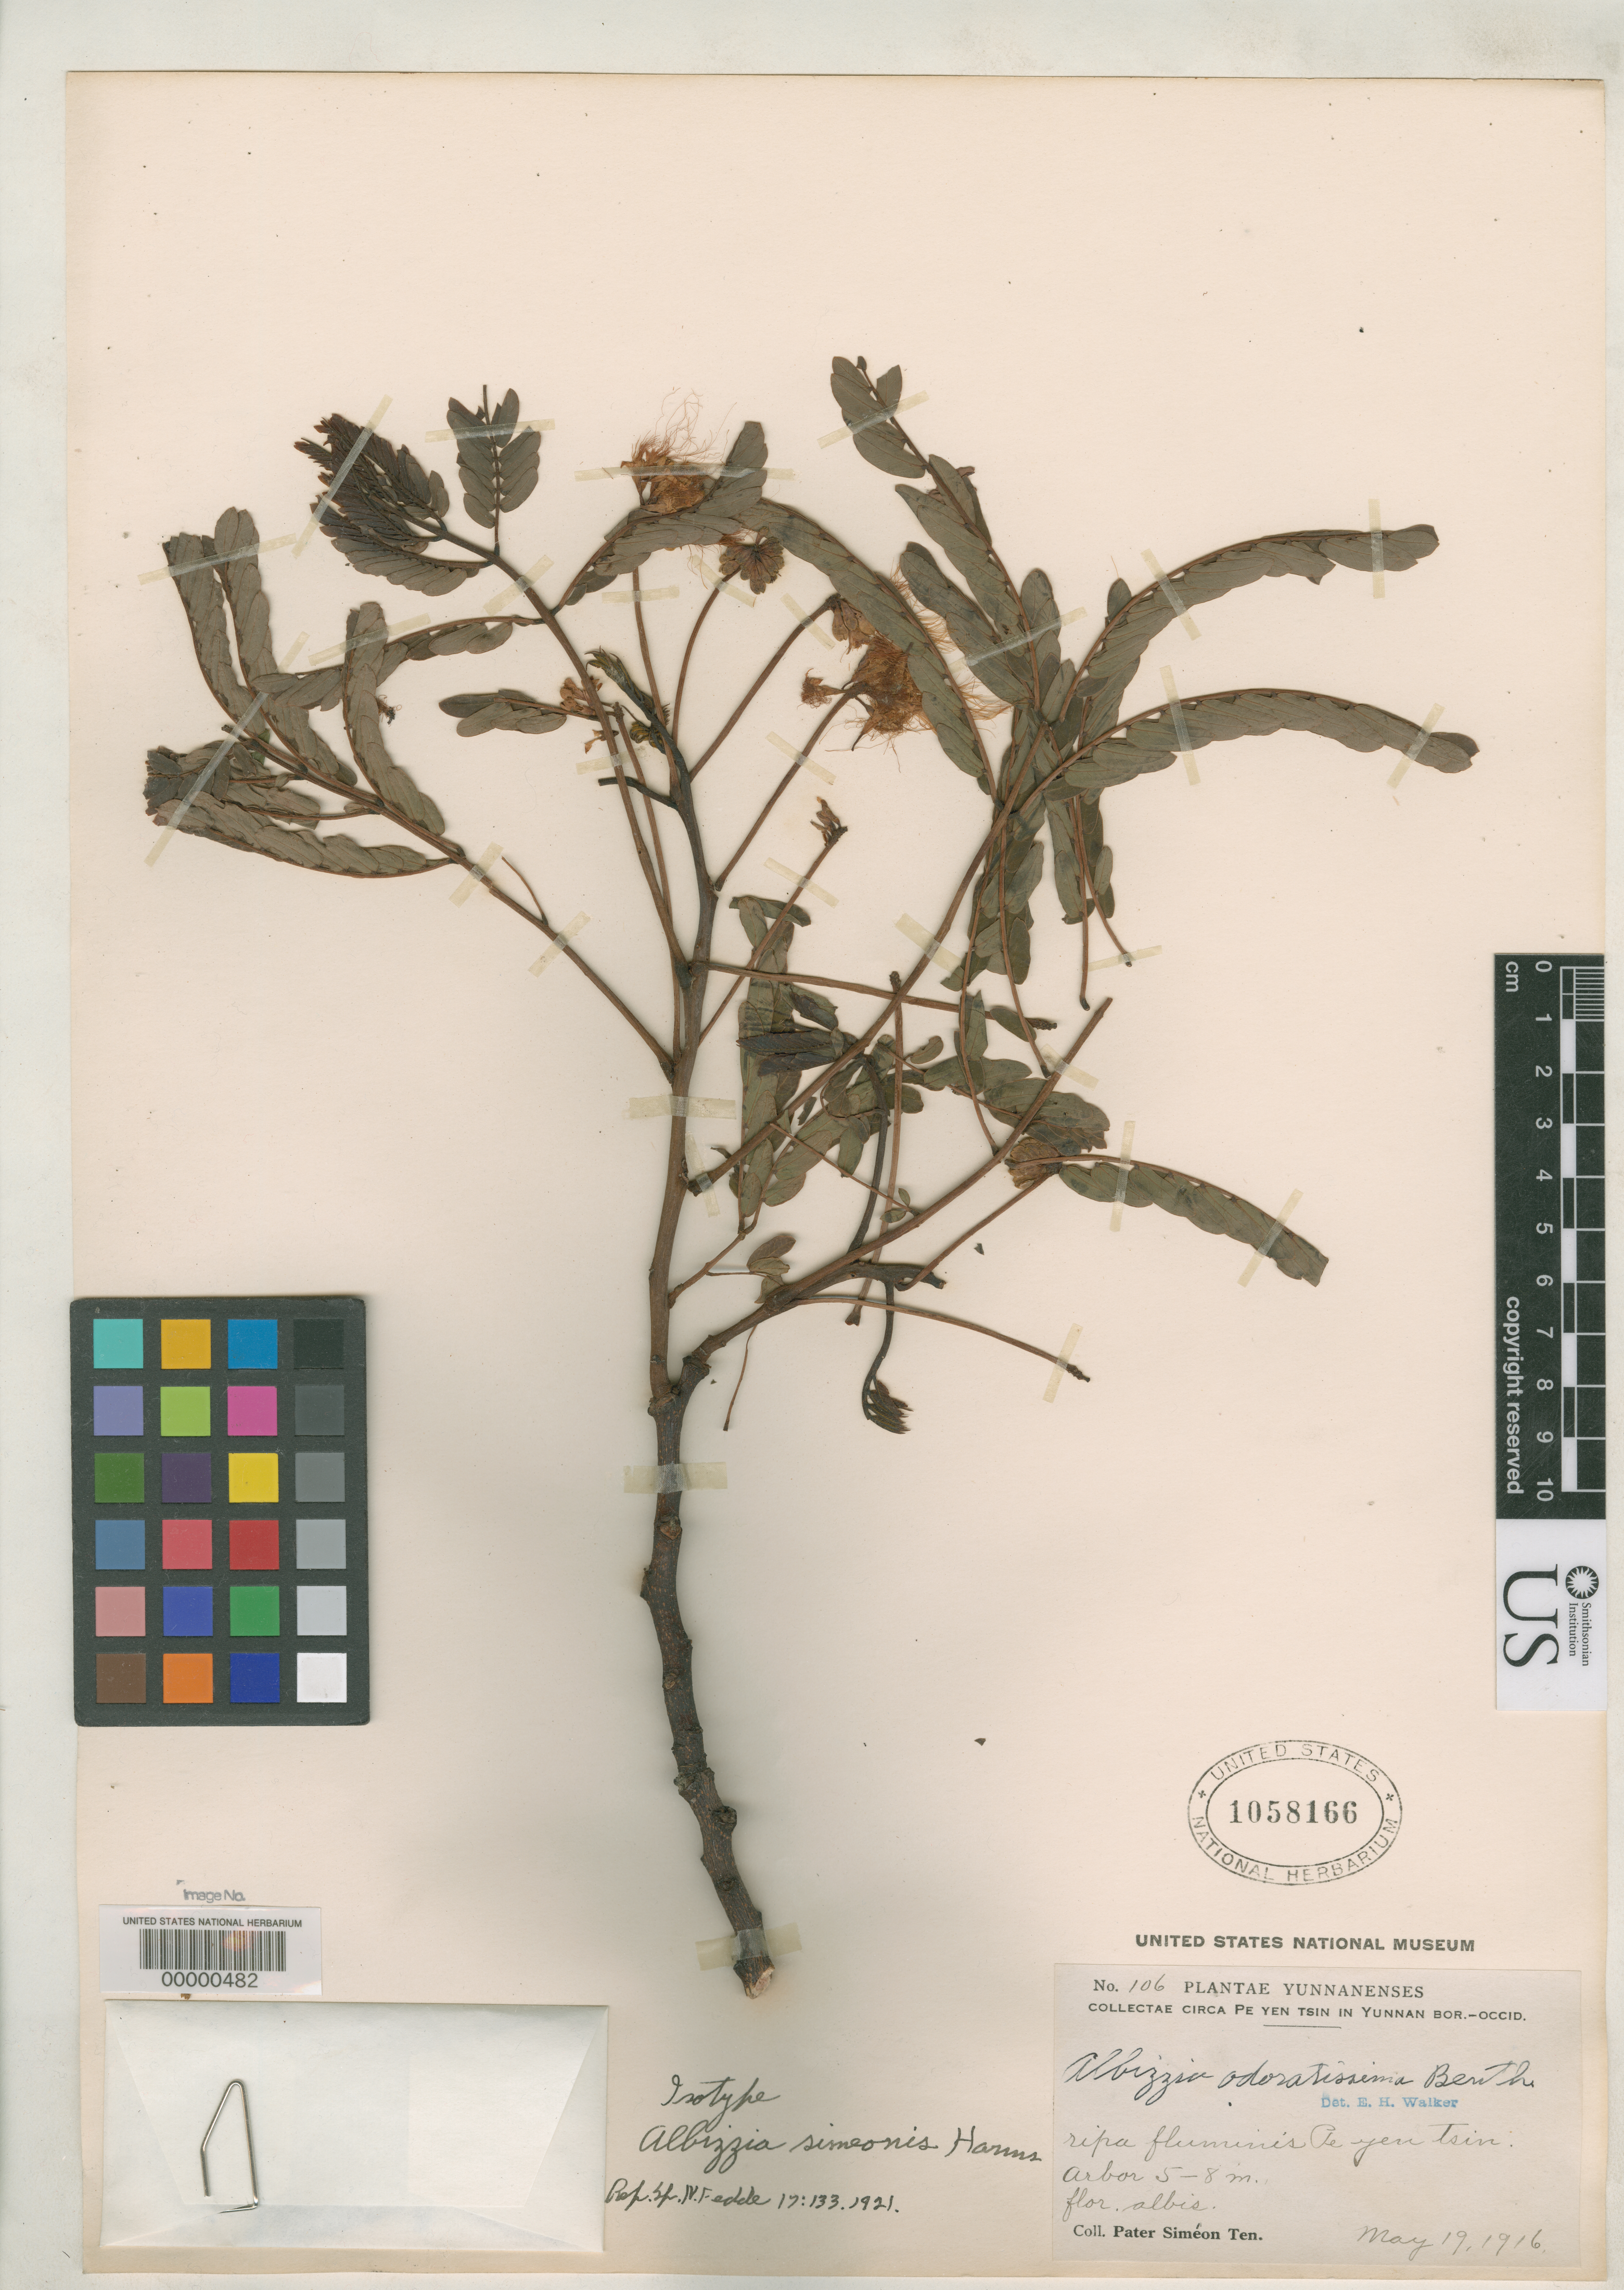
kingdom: Plantae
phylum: Tracheophyta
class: Magnoliopsida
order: Fabales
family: Fabaceae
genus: Albizia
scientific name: Albizia simeonis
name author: Harms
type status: Isotype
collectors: P. S. Ten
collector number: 106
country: China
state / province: Yunnan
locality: Pe Yen Tsin.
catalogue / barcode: US 1058166